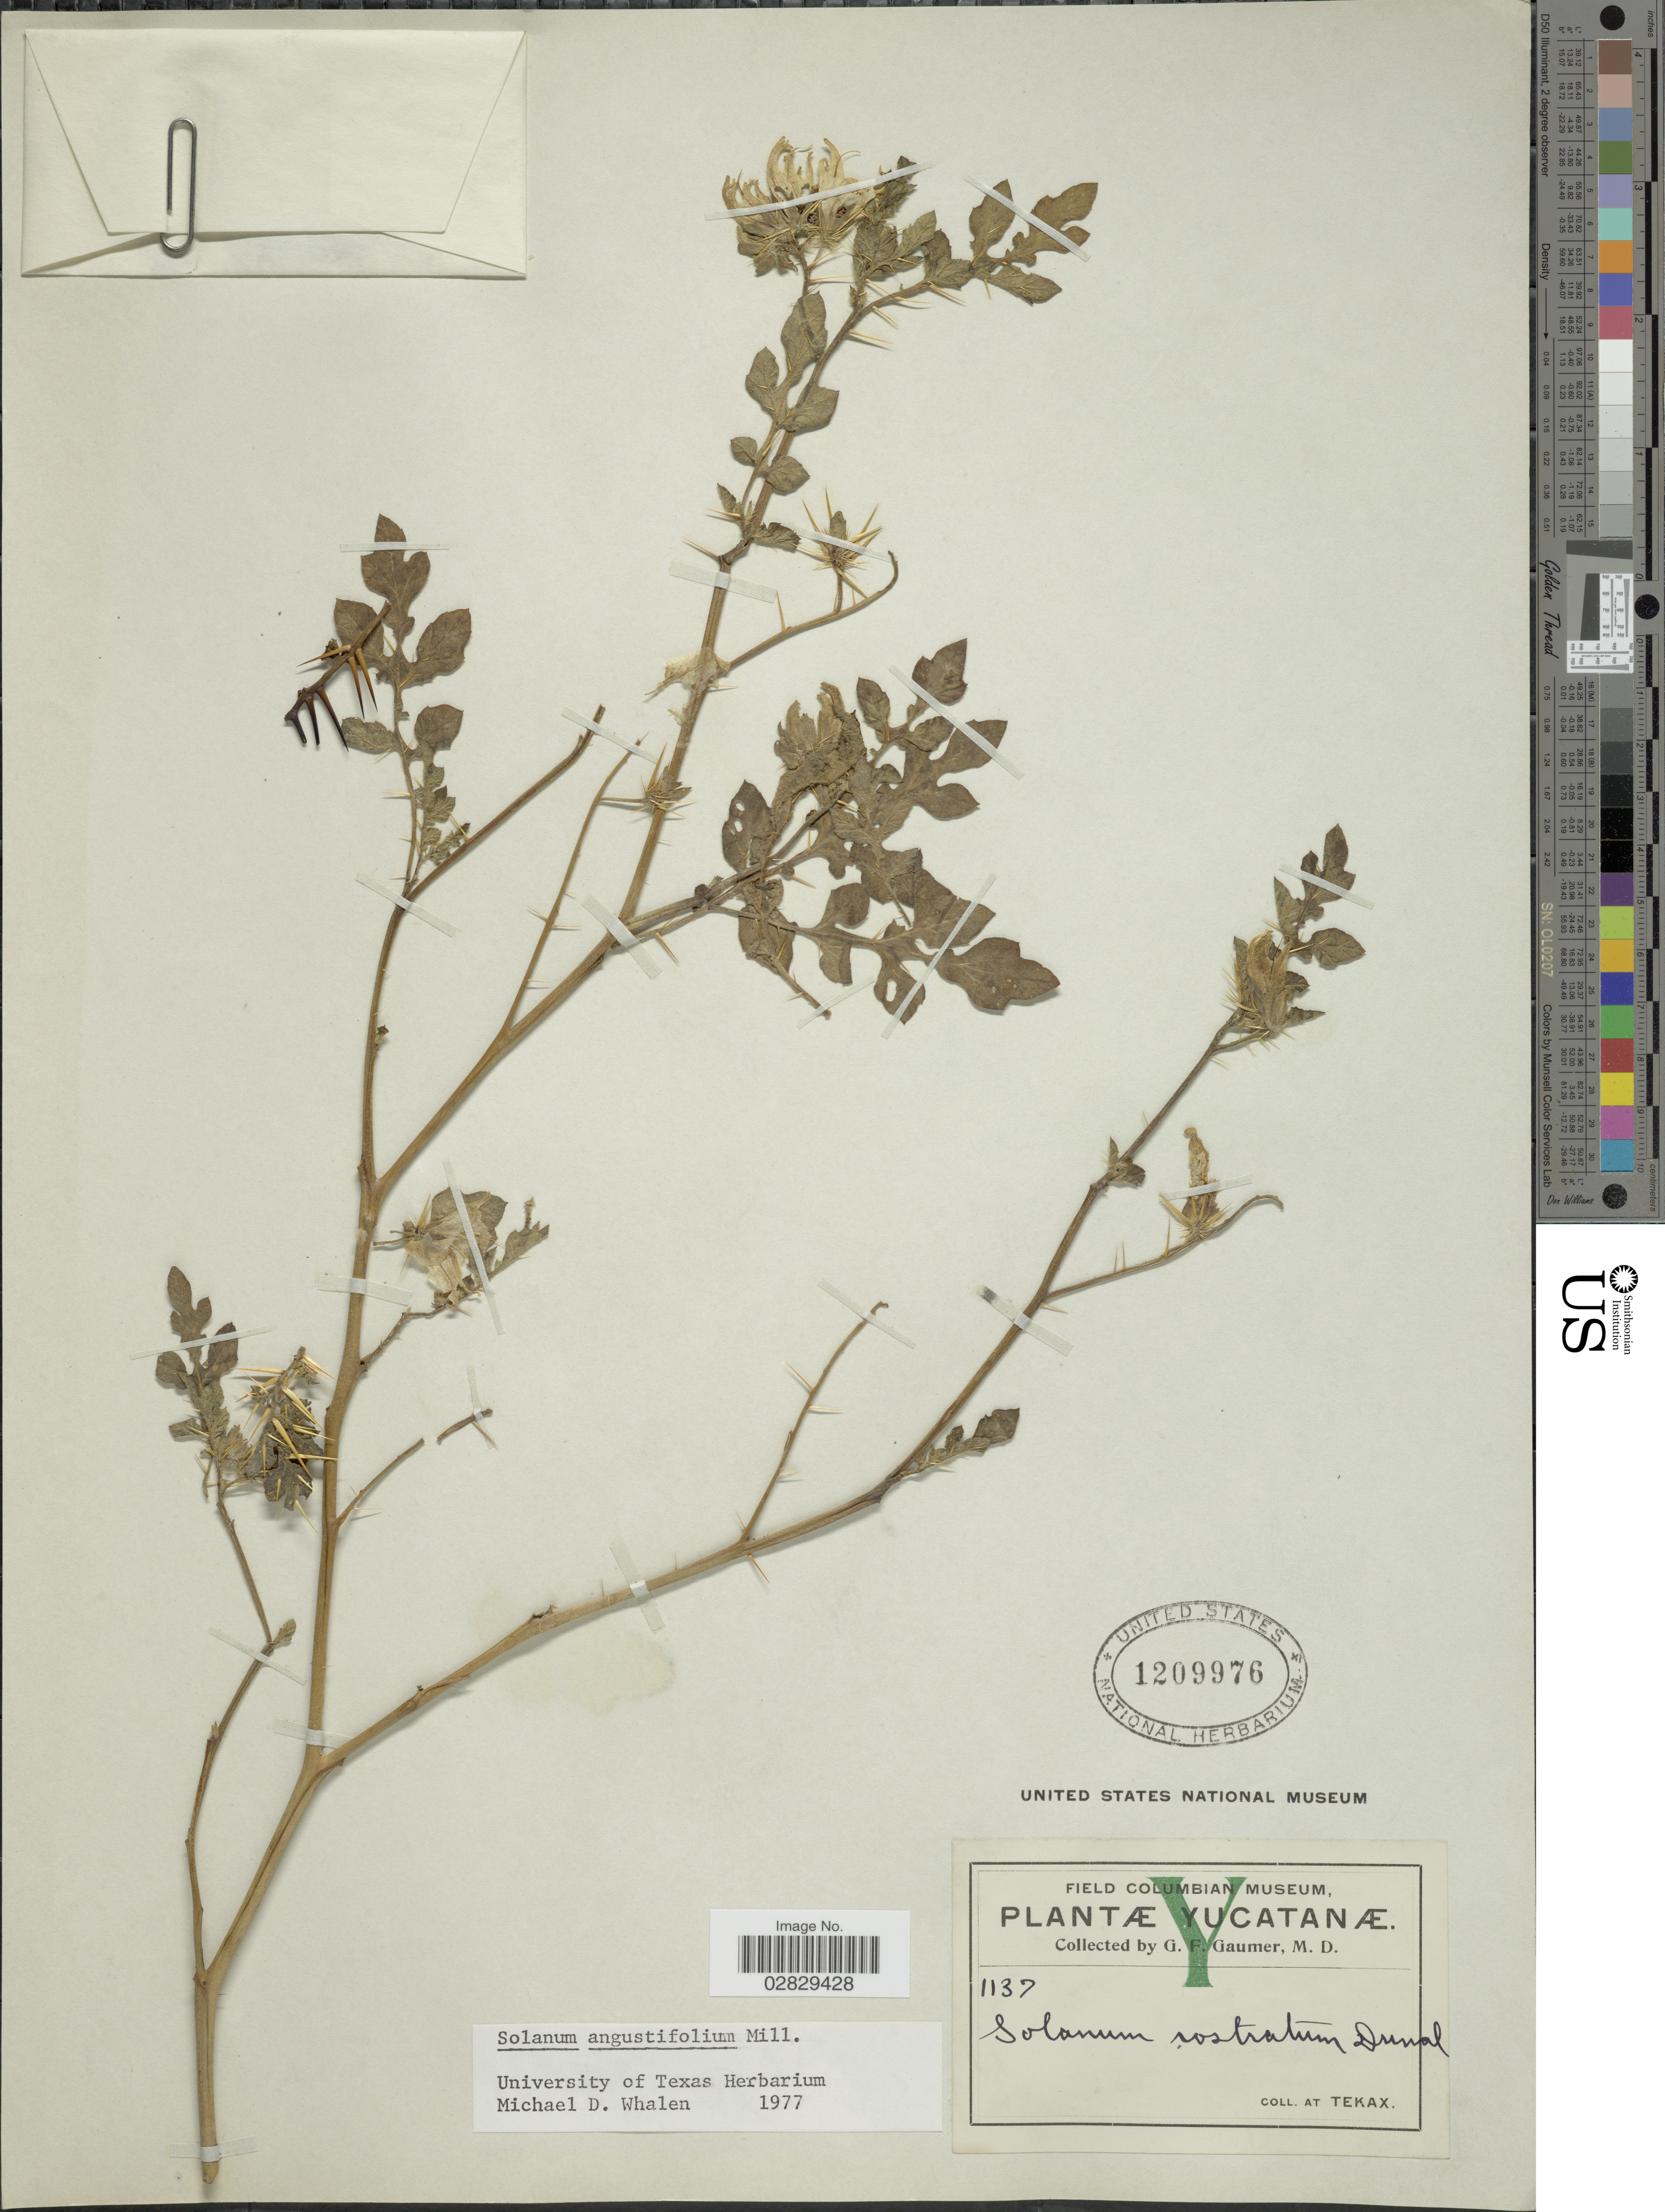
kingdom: Plantae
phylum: Tracheophyta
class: Magnoliopsida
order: Solanales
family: Solanaceae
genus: Solanum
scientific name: Solanum angustifolium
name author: Mill.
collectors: G. F. Gaumer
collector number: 1137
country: Mexico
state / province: Yucatán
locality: At Tekax.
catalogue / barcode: US 1209976